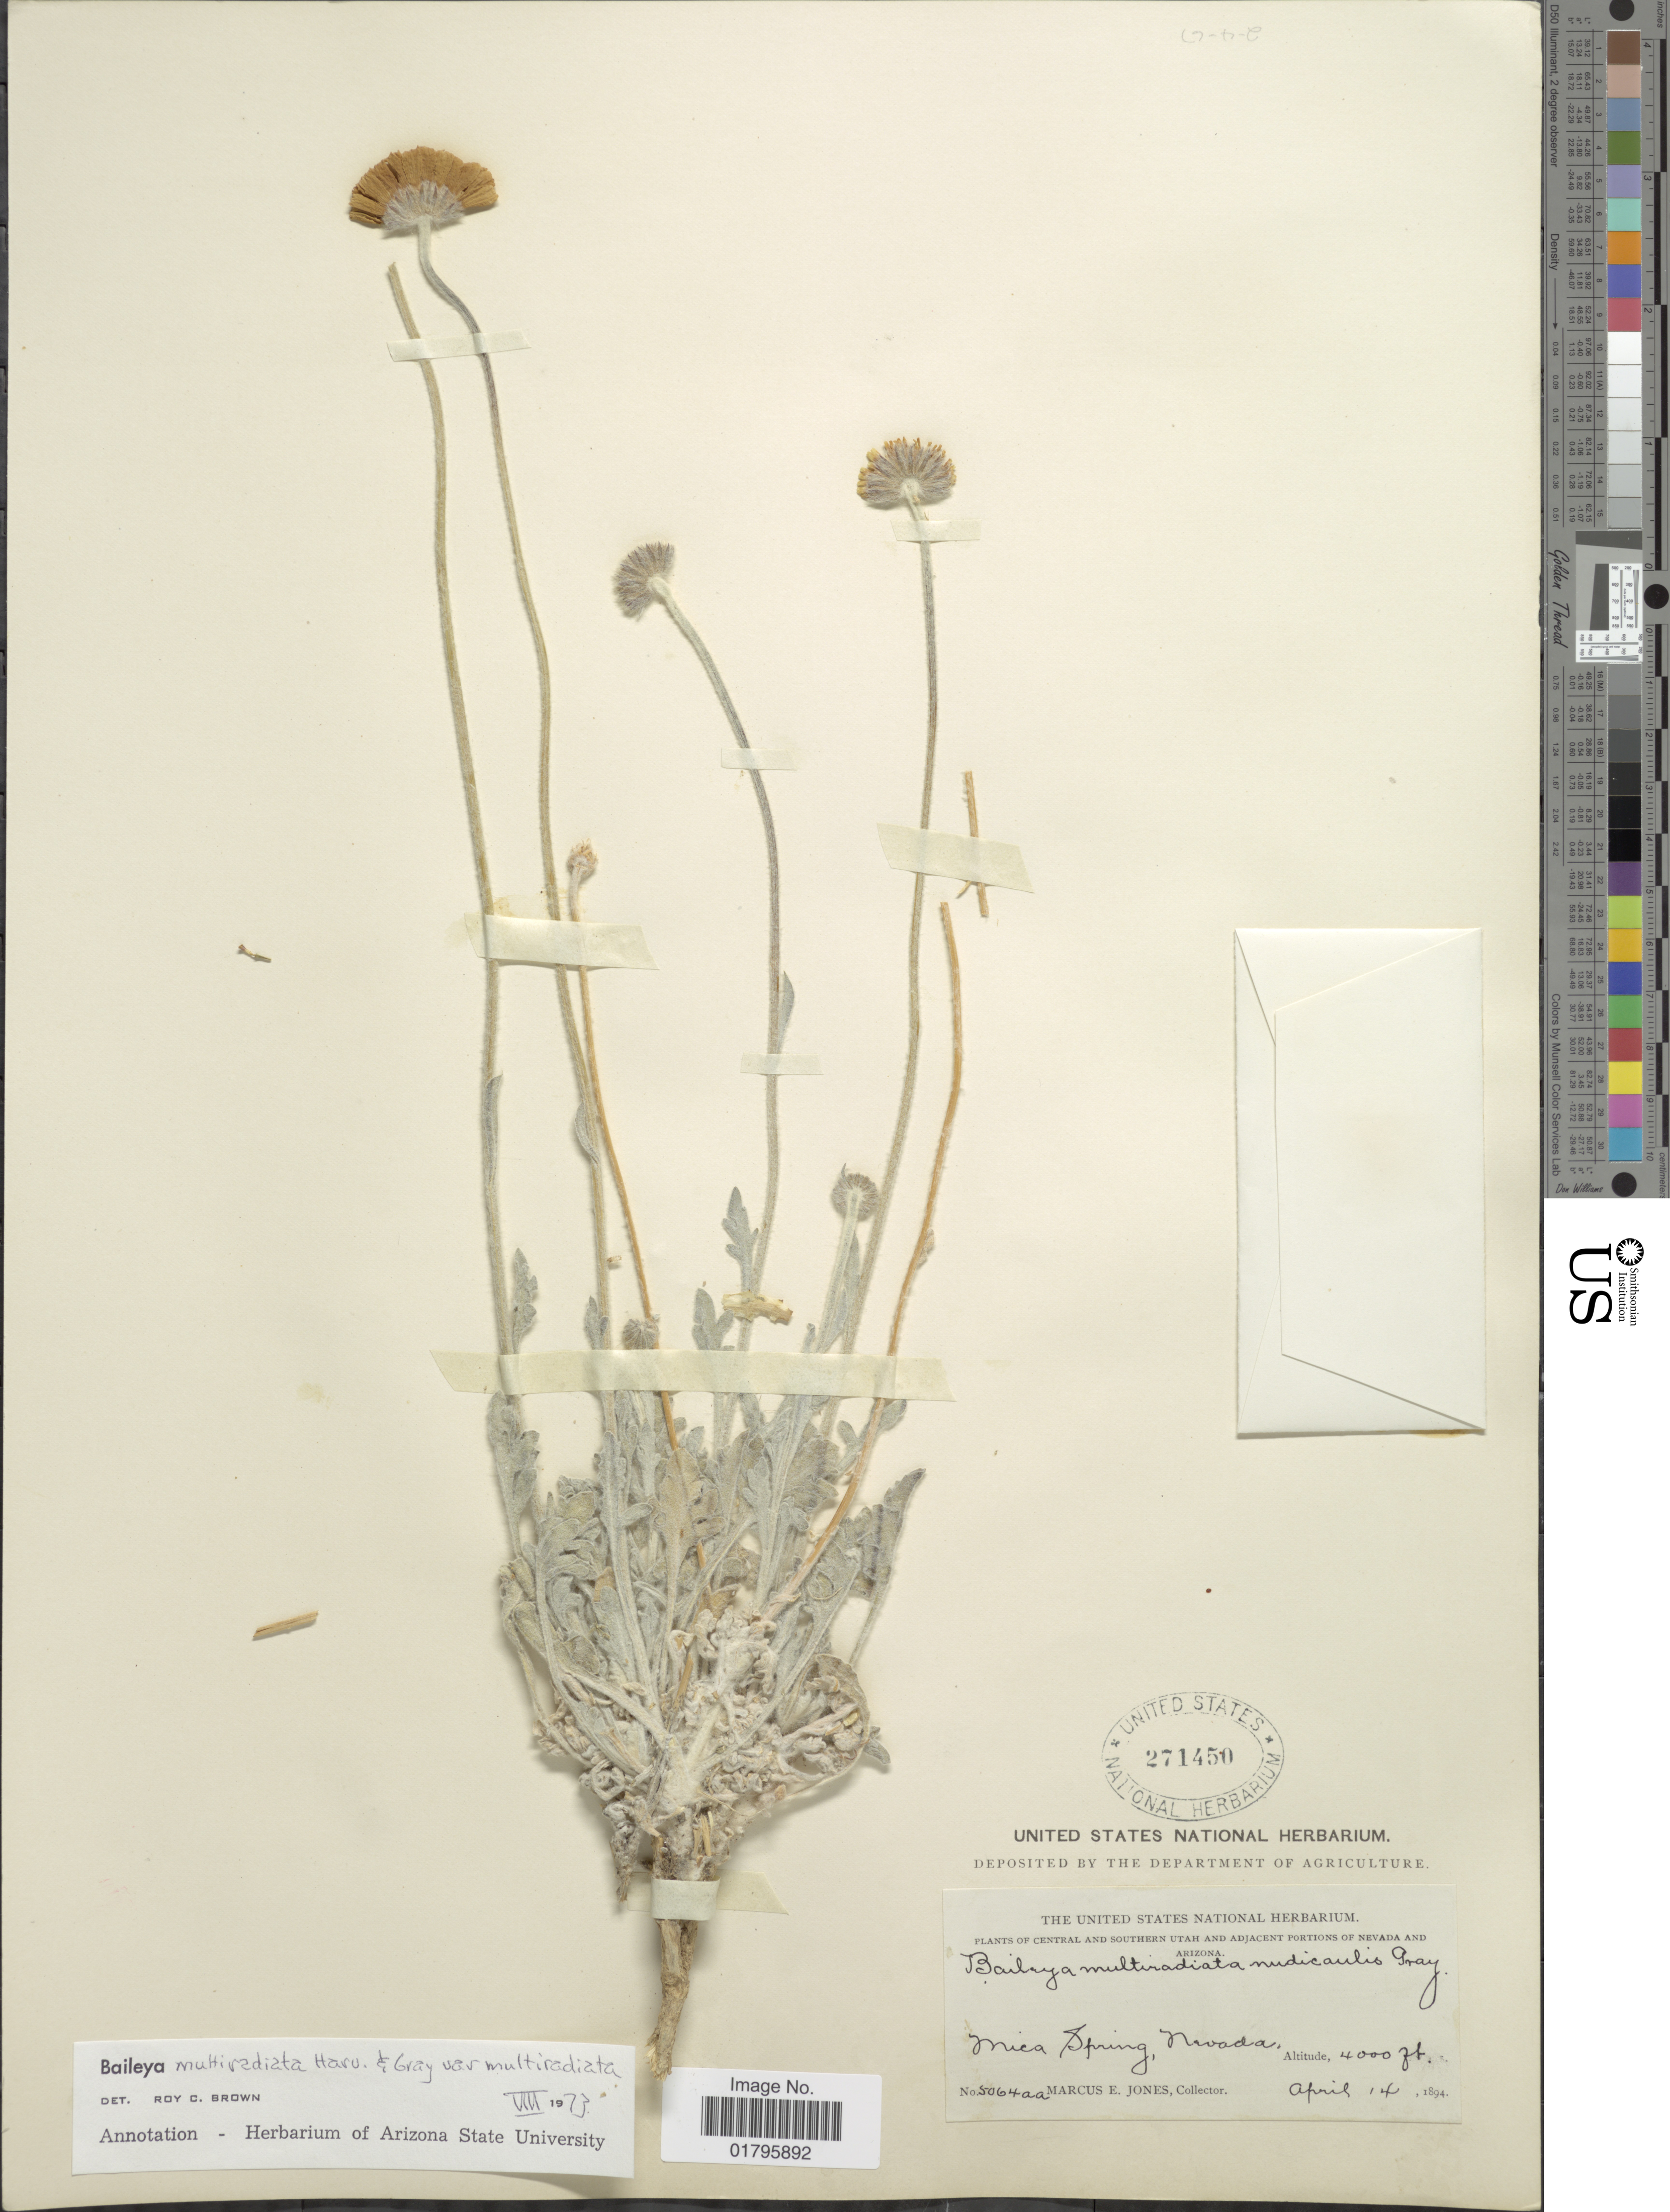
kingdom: Plantae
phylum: Tracheophyta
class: Magnoliopsida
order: Asterales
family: Asteraceae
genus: Baileya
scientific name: Baileya multiradiata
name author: Harv. & A. Gray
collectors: M. E. Jones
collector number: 5064aa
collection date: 1894-04-14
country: United States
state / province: Nevada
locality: Mica Spring, Nevada.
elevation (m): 1219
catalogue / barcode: US 271450